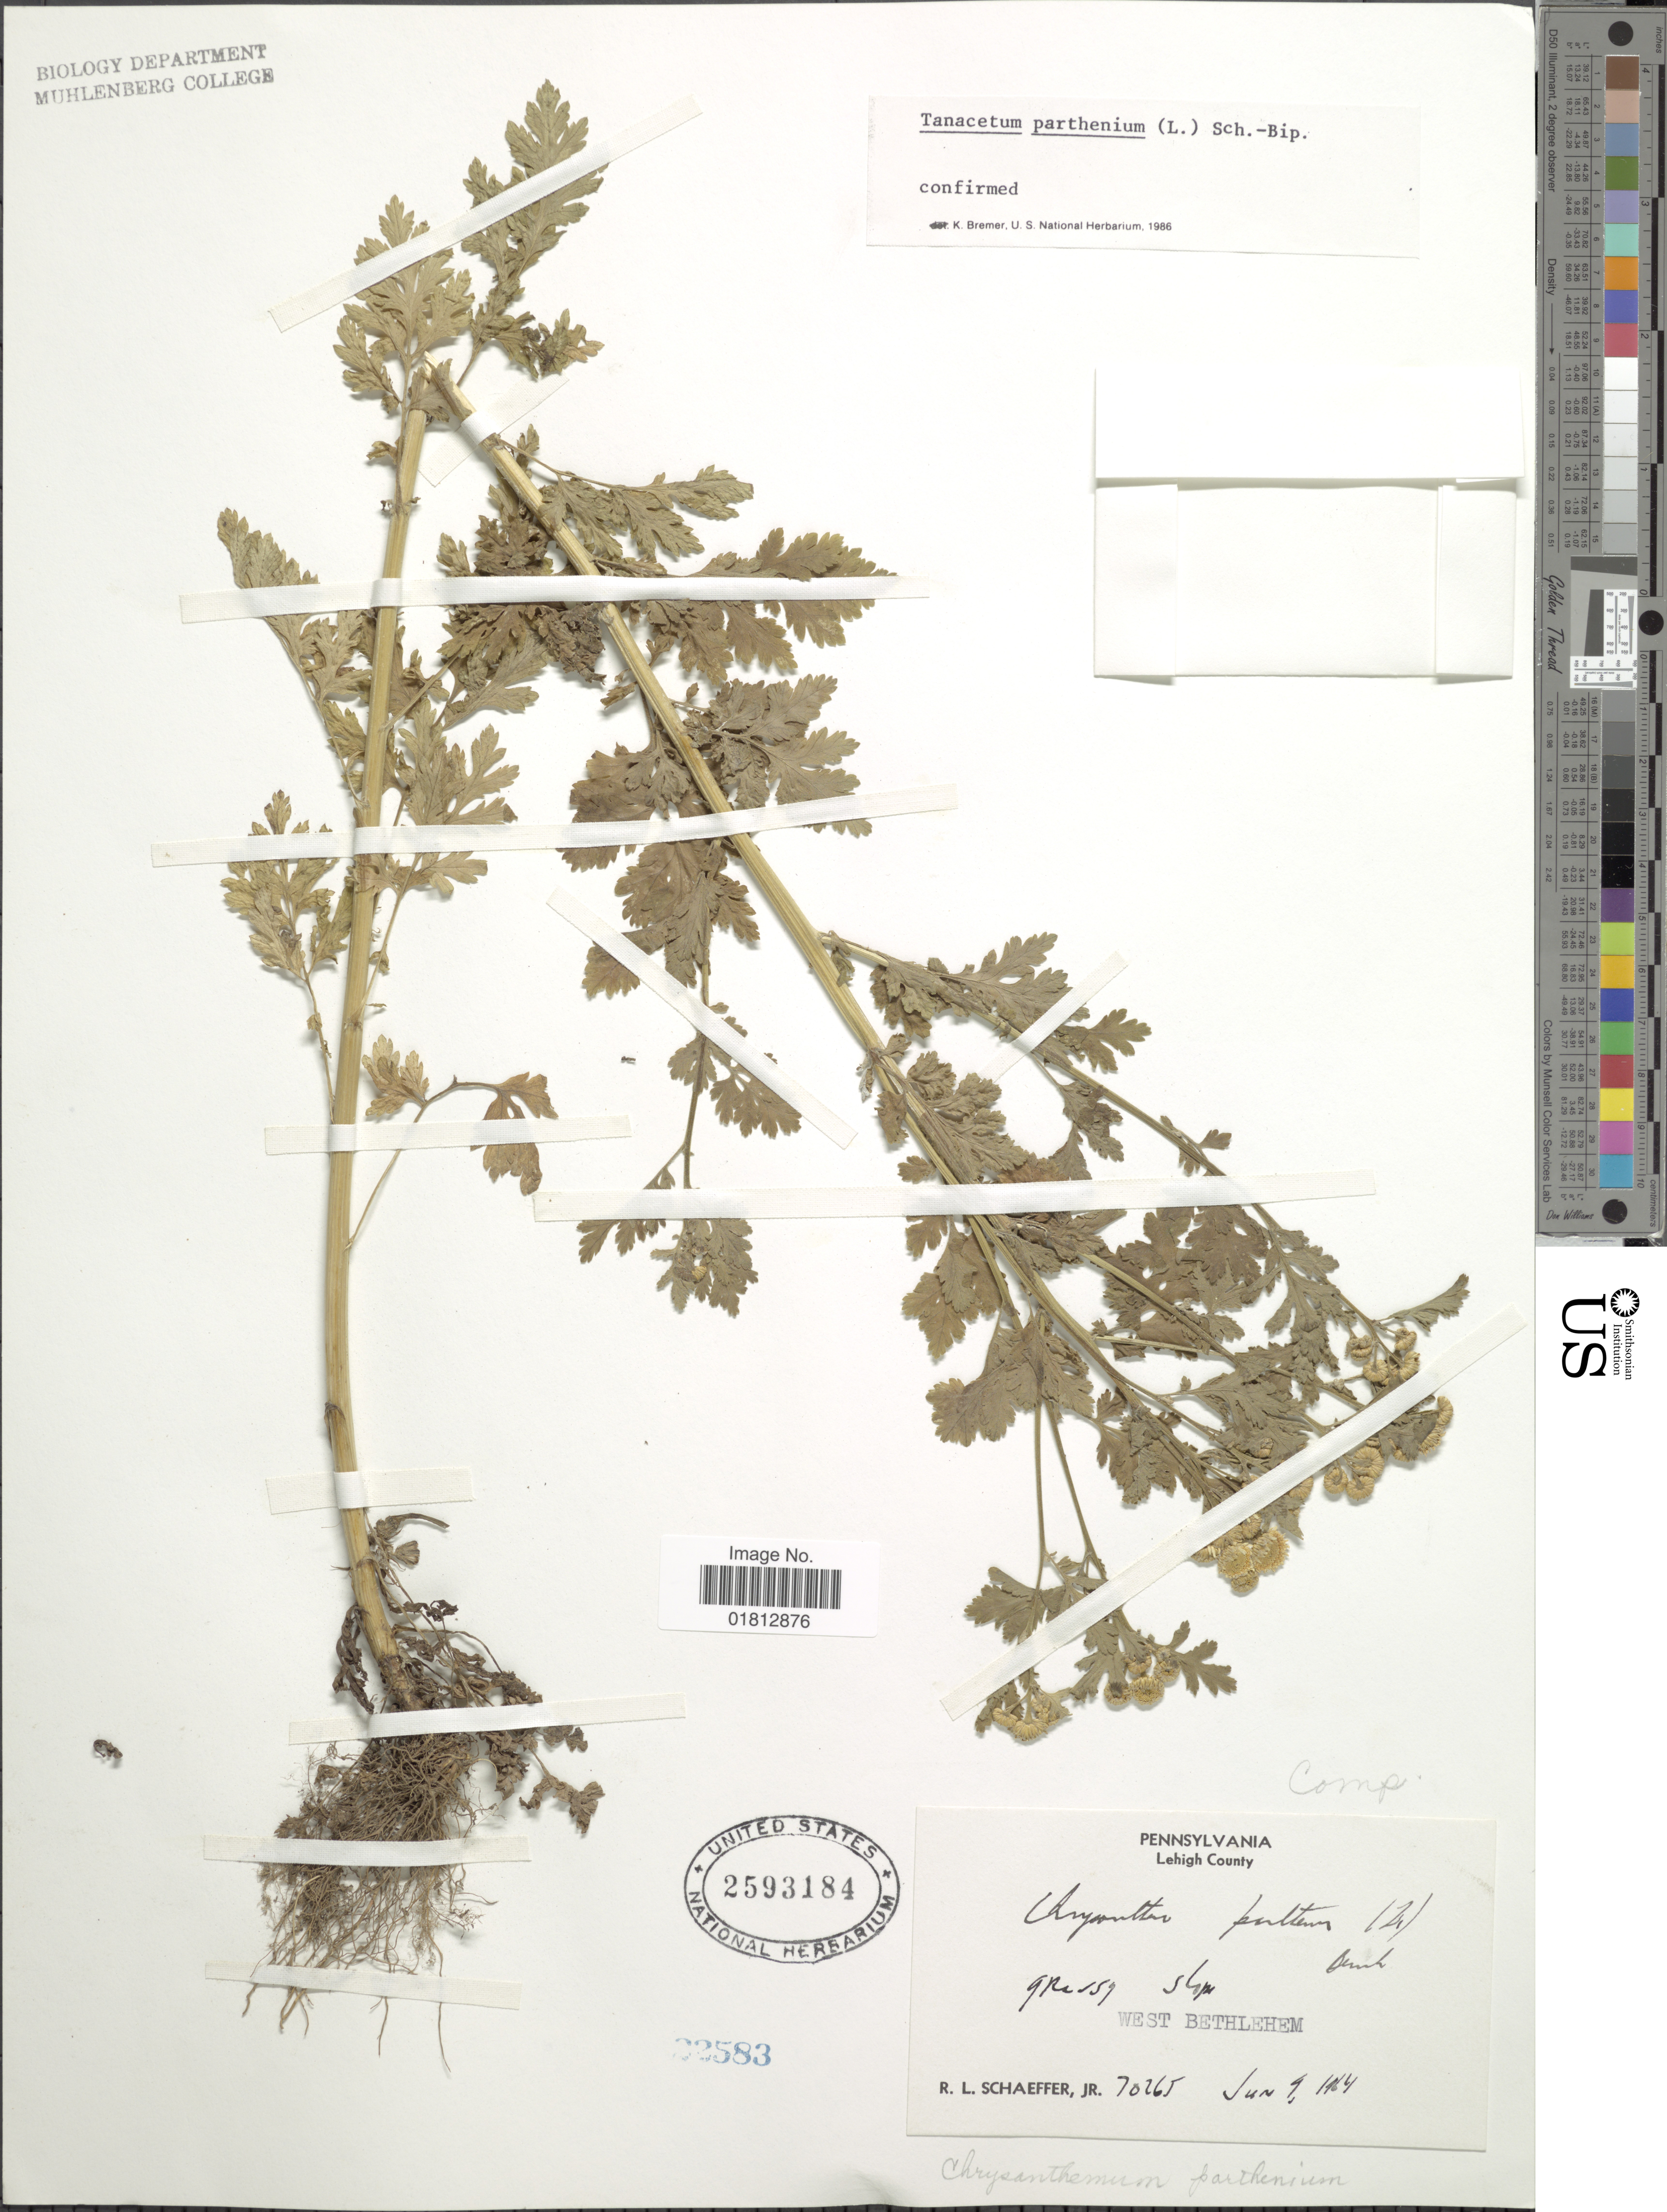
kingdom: Plantae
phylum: Tracheophyta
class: Magnoliopsida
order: Asterales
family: Asteraceae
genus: Tanacetum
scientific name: Tanacetum parthenium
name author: (L.) Sch. Bip.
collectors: R. L. Schaeffer Jr.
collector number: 70265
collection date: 1914-06-04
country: United States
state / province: Pennsylvania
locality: Lehigh County, West Bethlehem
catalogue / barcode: US 2593184